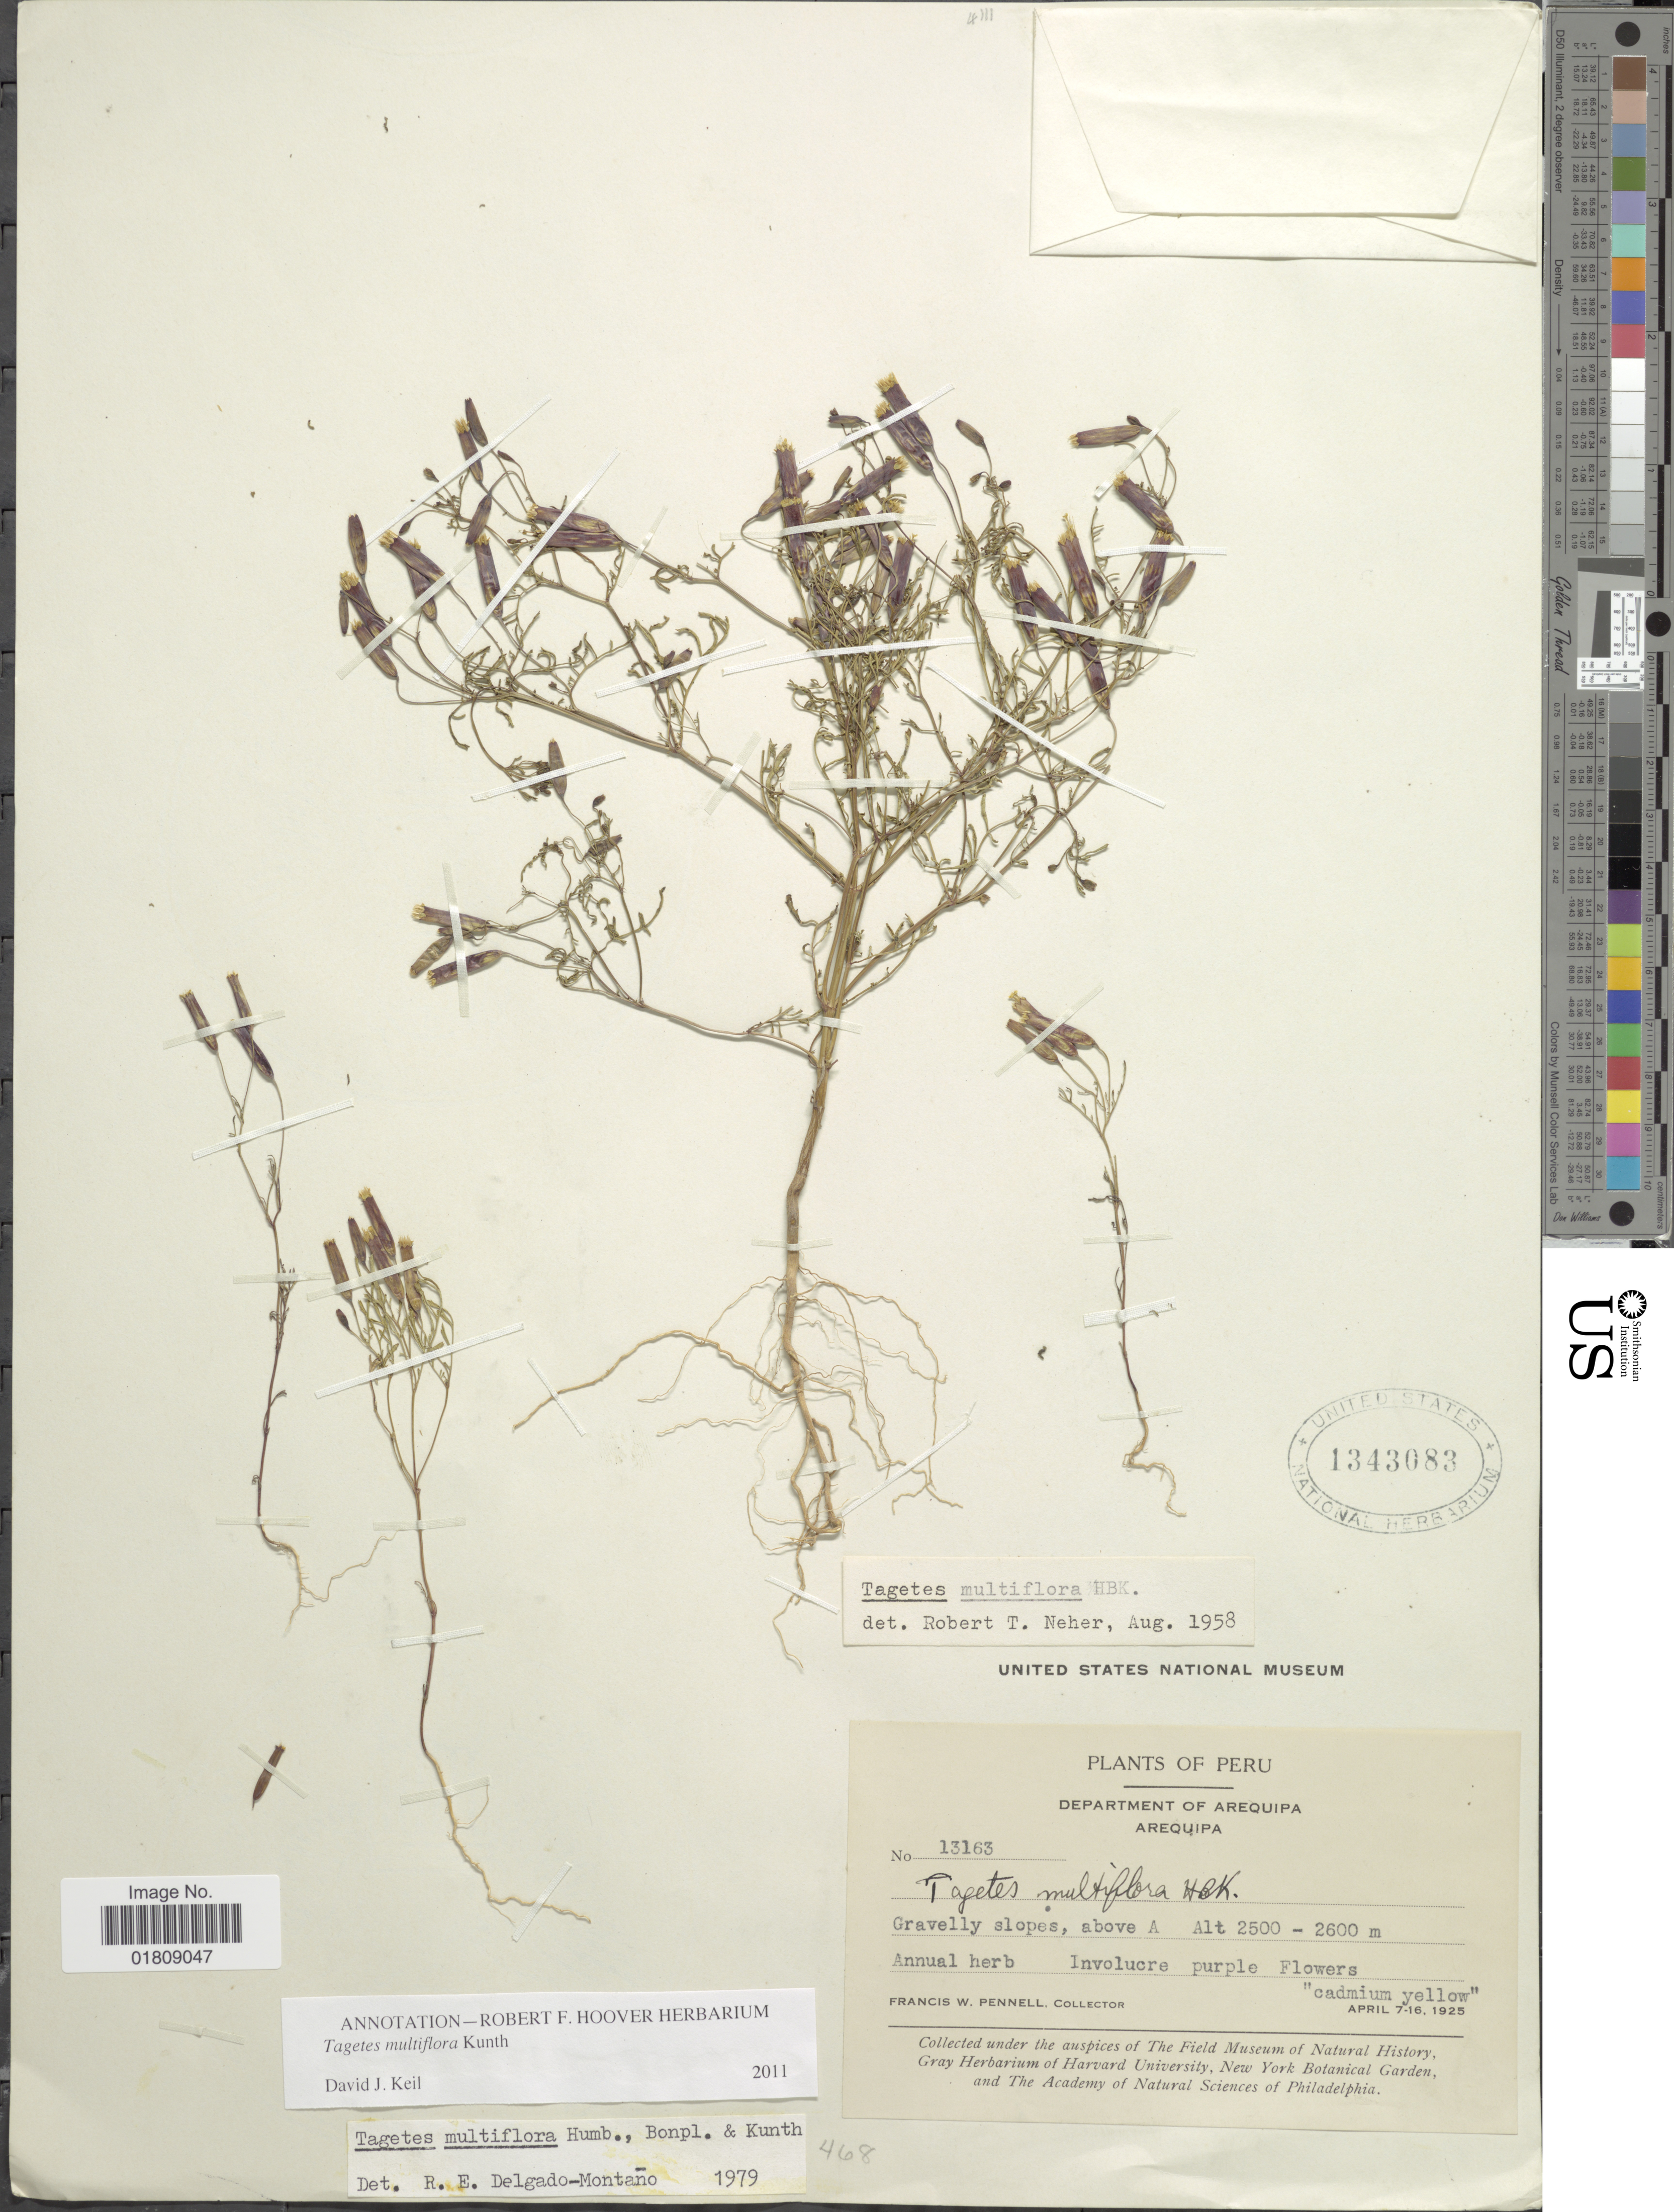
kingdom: Plantae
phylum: Tracheophyta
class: Magnoliopsida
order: Asterales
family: Asteraceae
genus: Tagetes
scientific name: Tagetes multiflora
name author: Kunth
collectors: F. W. Pennell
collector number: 13163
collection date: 1925-04-07/1925-04-16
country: Peru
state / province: Arequipa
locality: Department of Arequipa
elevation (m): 2500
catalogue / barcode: US 1343083